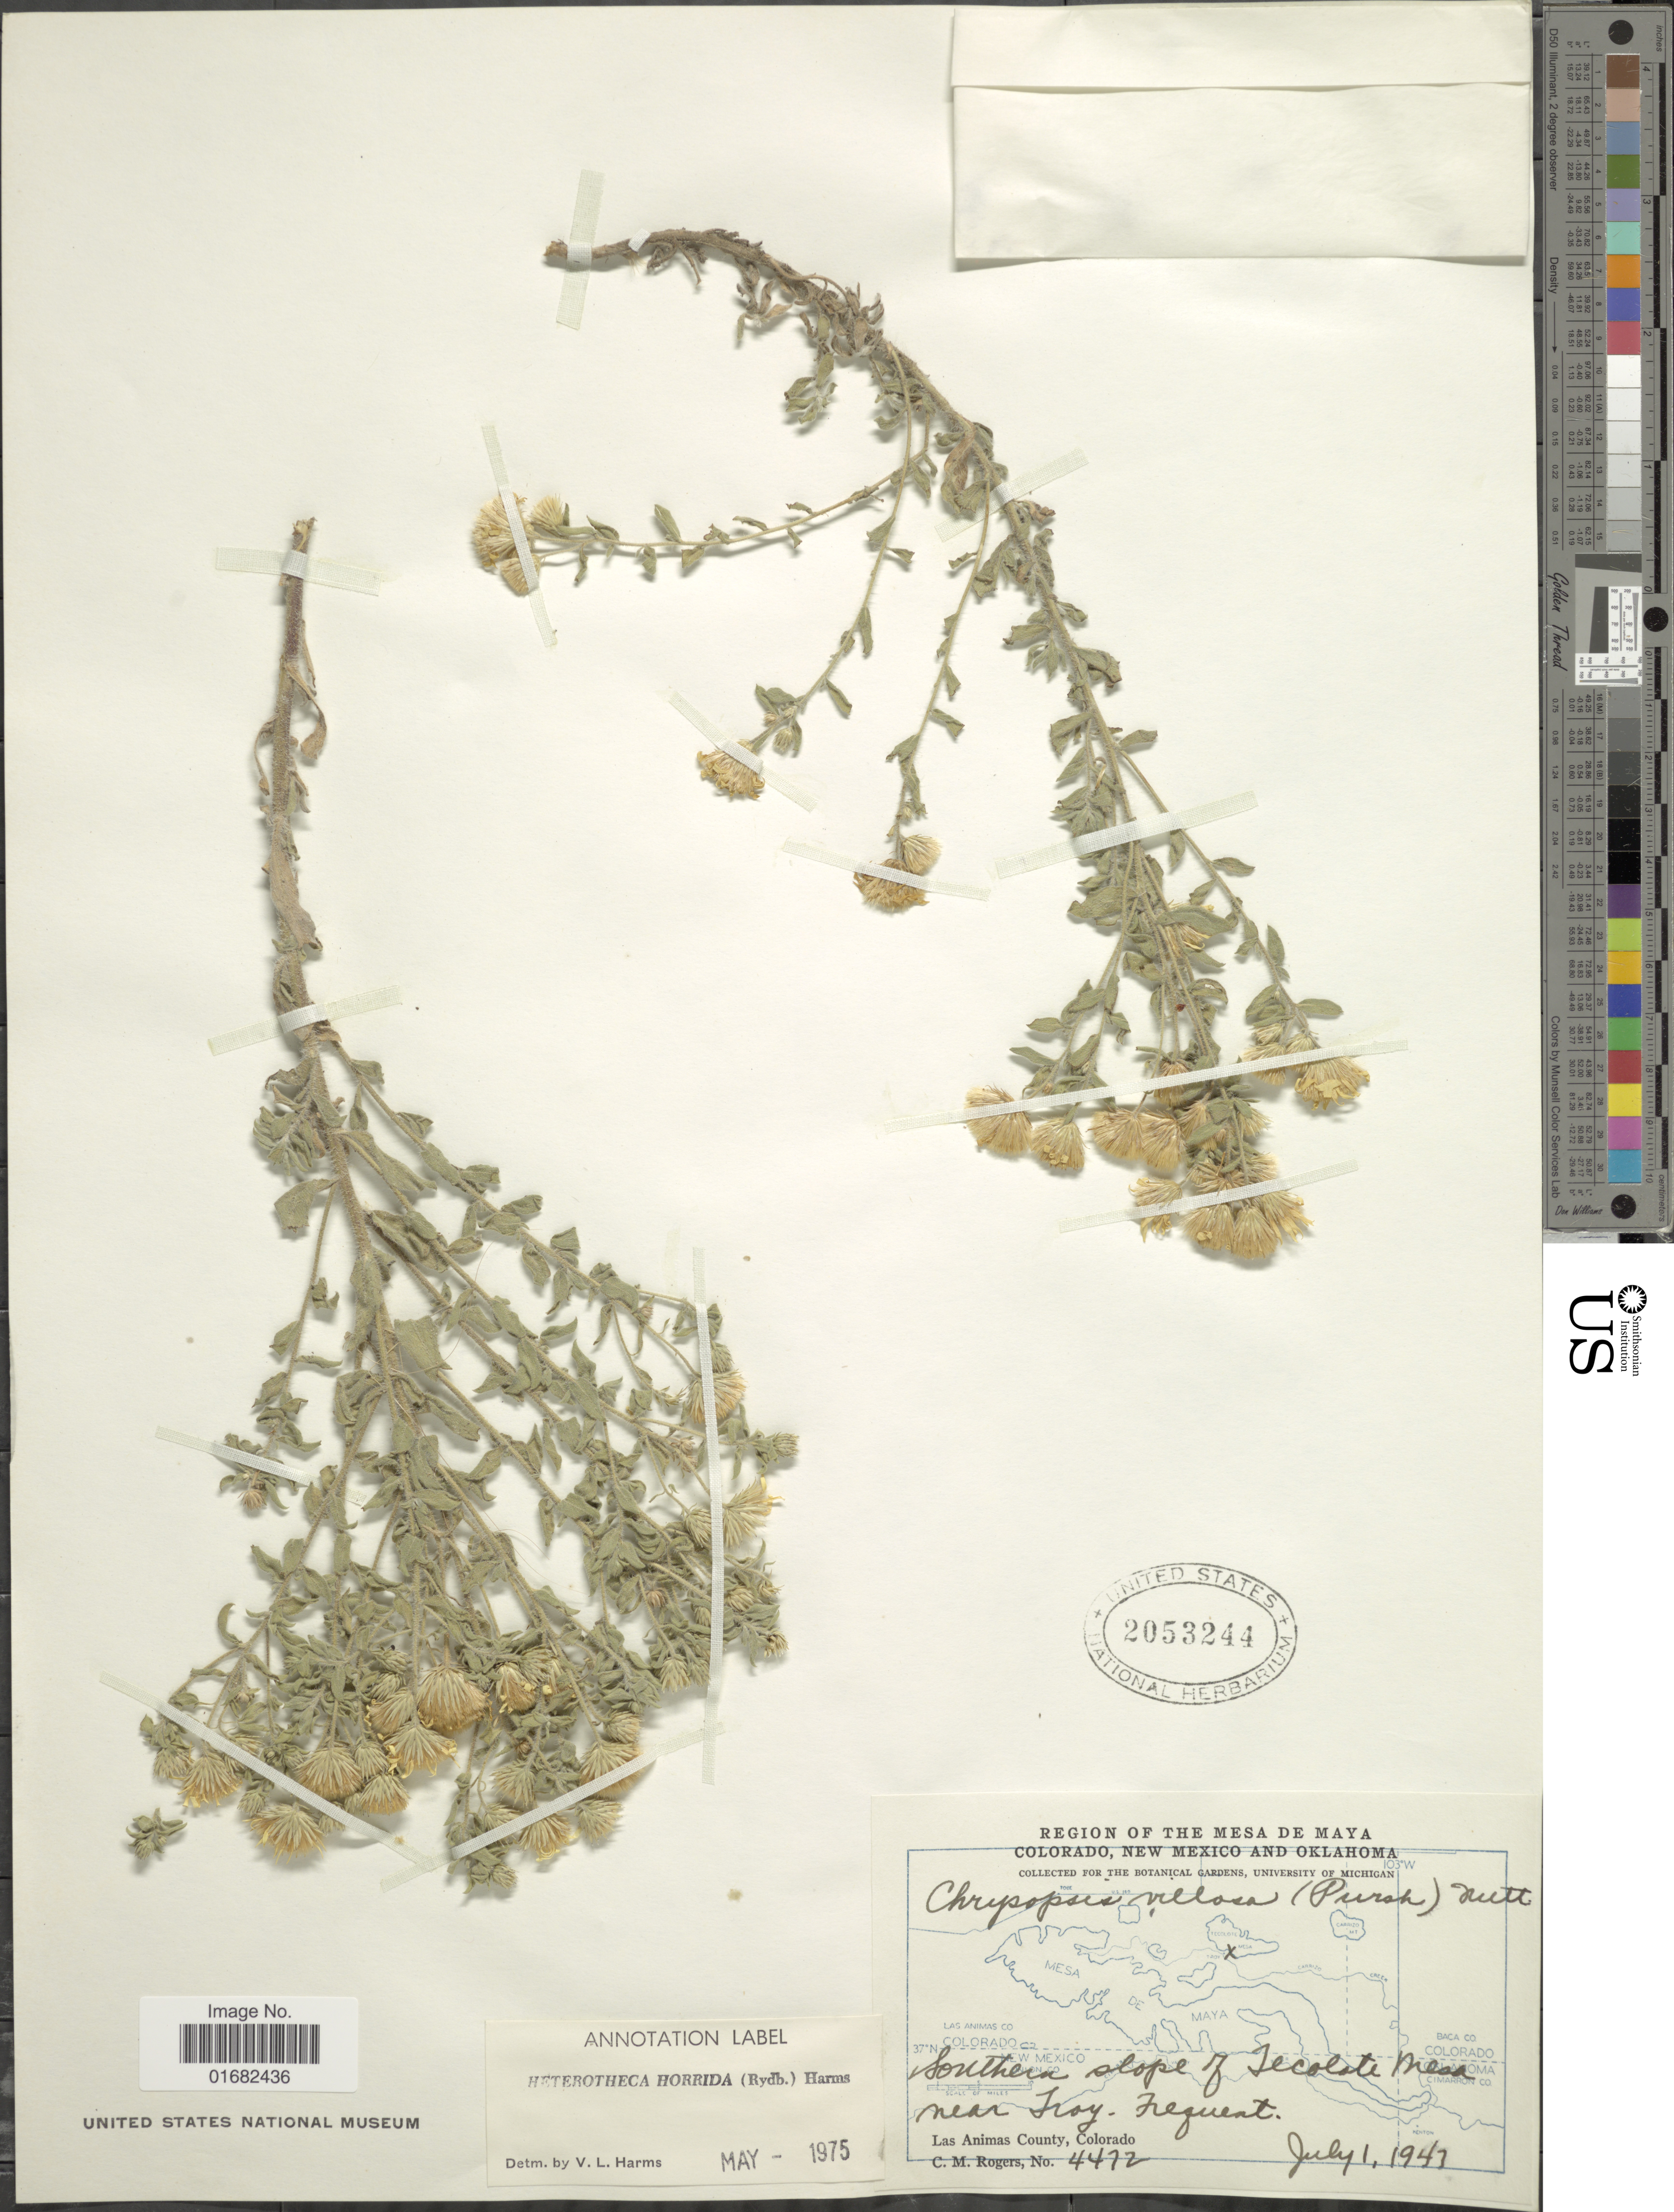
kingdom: Plantae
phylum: Tracheophyta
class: Magnoliopsida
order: Asterales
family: Asteraceae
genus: Heterotheca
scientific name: Heterotheca horrida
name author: (Rydb.) V.L. Harms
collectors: C. M. Rogers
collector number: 4472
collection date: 1943-07-01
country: United States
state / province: Colorado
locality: Las Animas County. Southern slope of Tecolate Mesa near Troy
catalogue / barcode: US 2053244